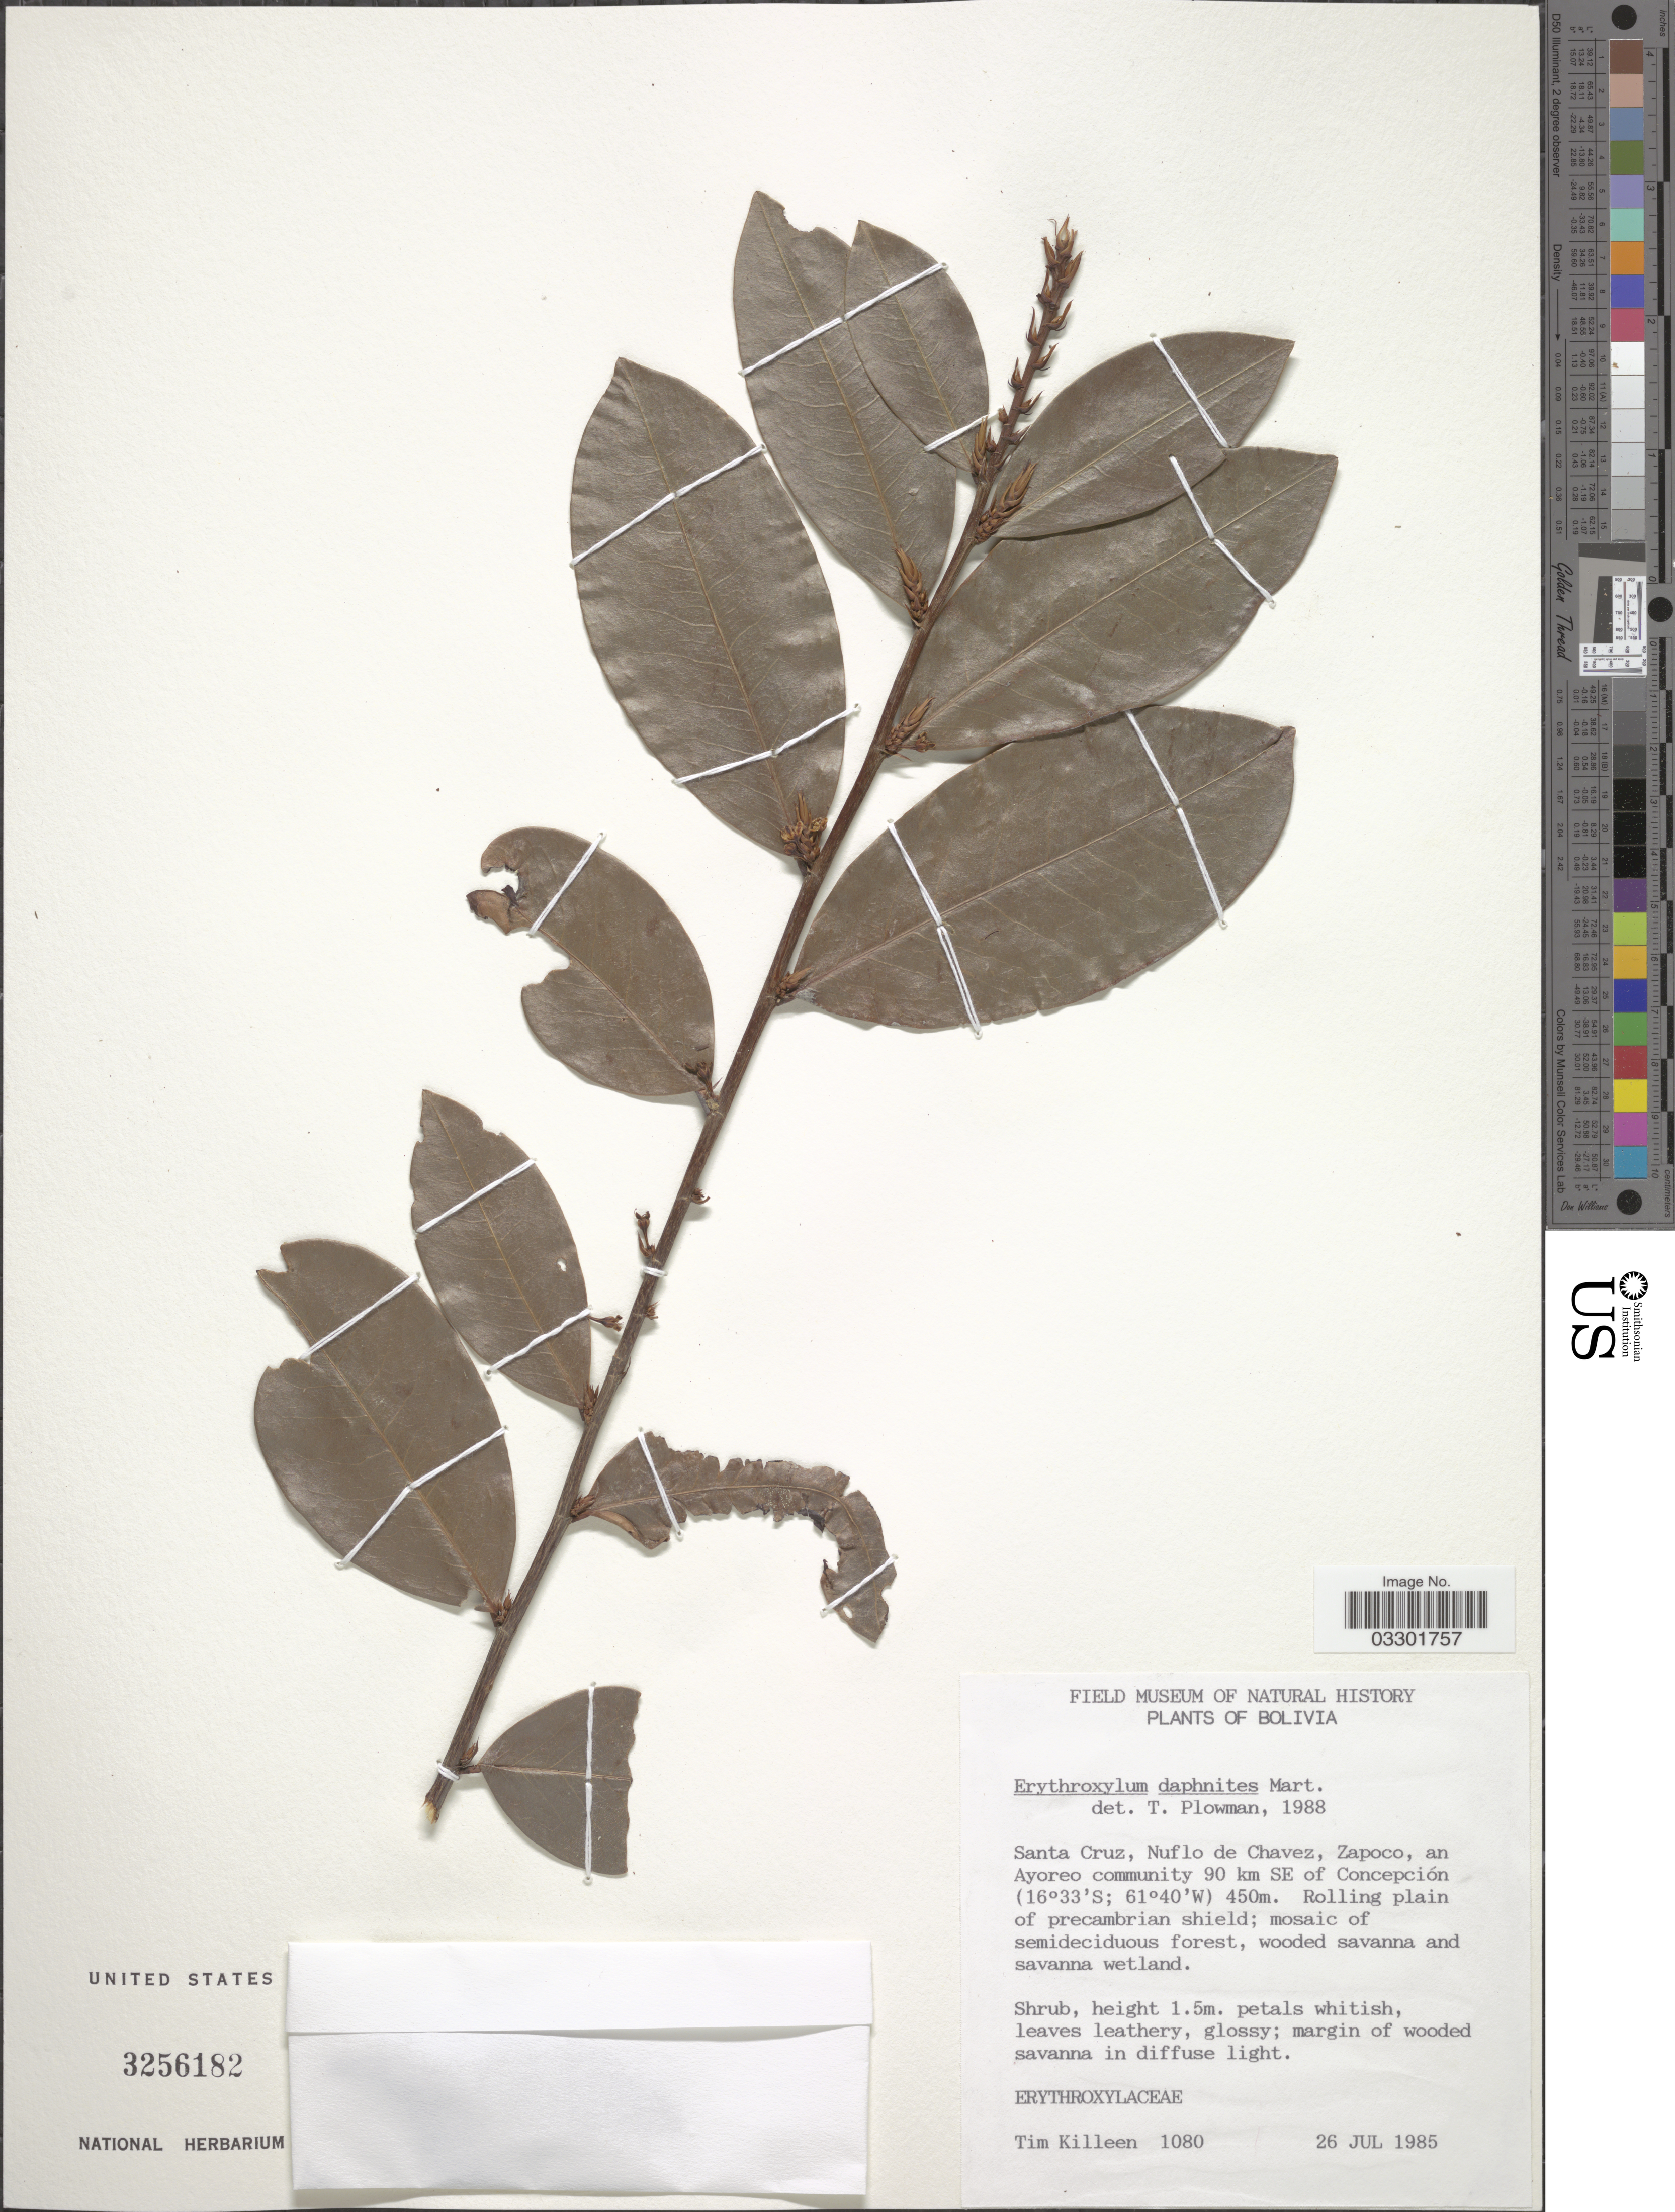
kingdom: Plantae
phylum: Tracheophyta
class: Magnoliopsida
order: Malpighiales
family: Erythroxylaceae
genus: Erythroxylum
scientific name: Erythroxylum daphnites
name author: Mart.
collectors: T. J. Killeen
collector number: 1080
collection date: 1985-07-26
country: Bolivia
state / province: Santa Cruz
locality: Nuflo de Chavez, Zapoco, an Ayoreo community 90 km SE of Concepción.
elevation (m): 450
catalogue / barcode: US 3256182